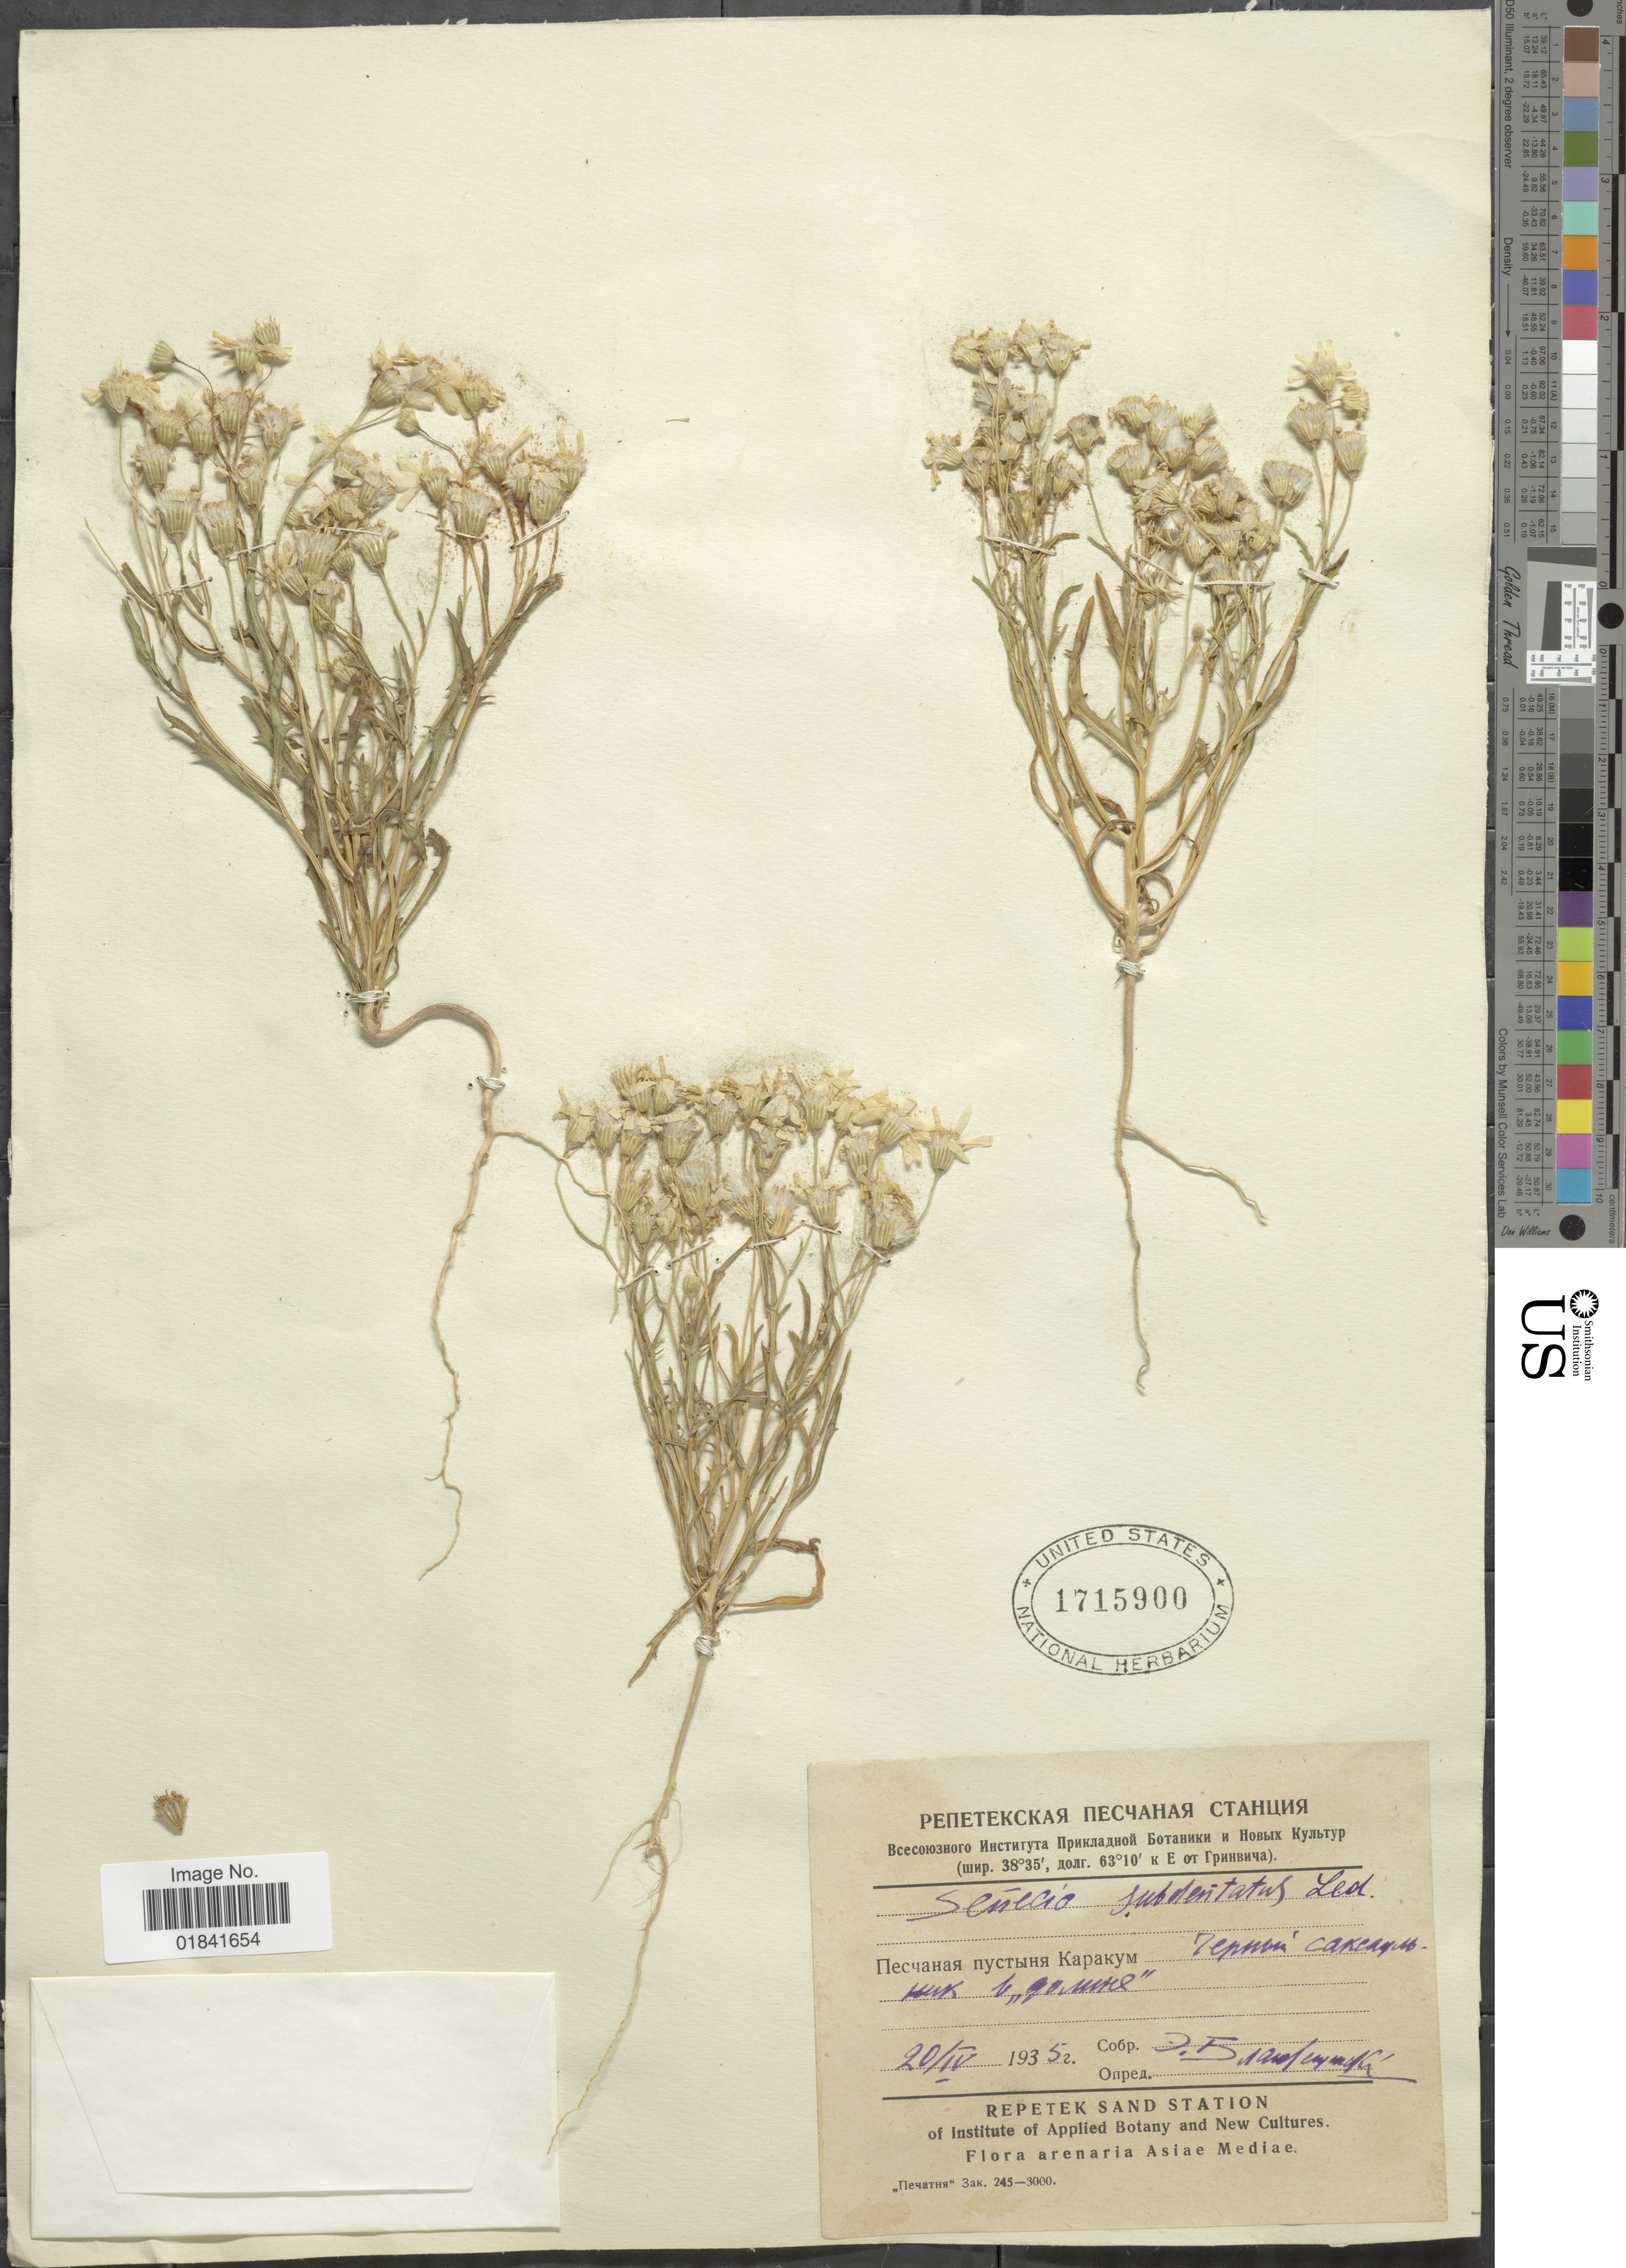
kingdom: Plantae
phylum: Tracheophyta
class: Magnoliopsida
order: Asterales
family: Asteraceae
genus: Senecio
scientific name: Senecio subdentatus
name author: (Bunge) Turcz.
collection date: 1935-04-20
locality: X, arenaria Asiae Mediae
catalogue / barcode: US 1715900